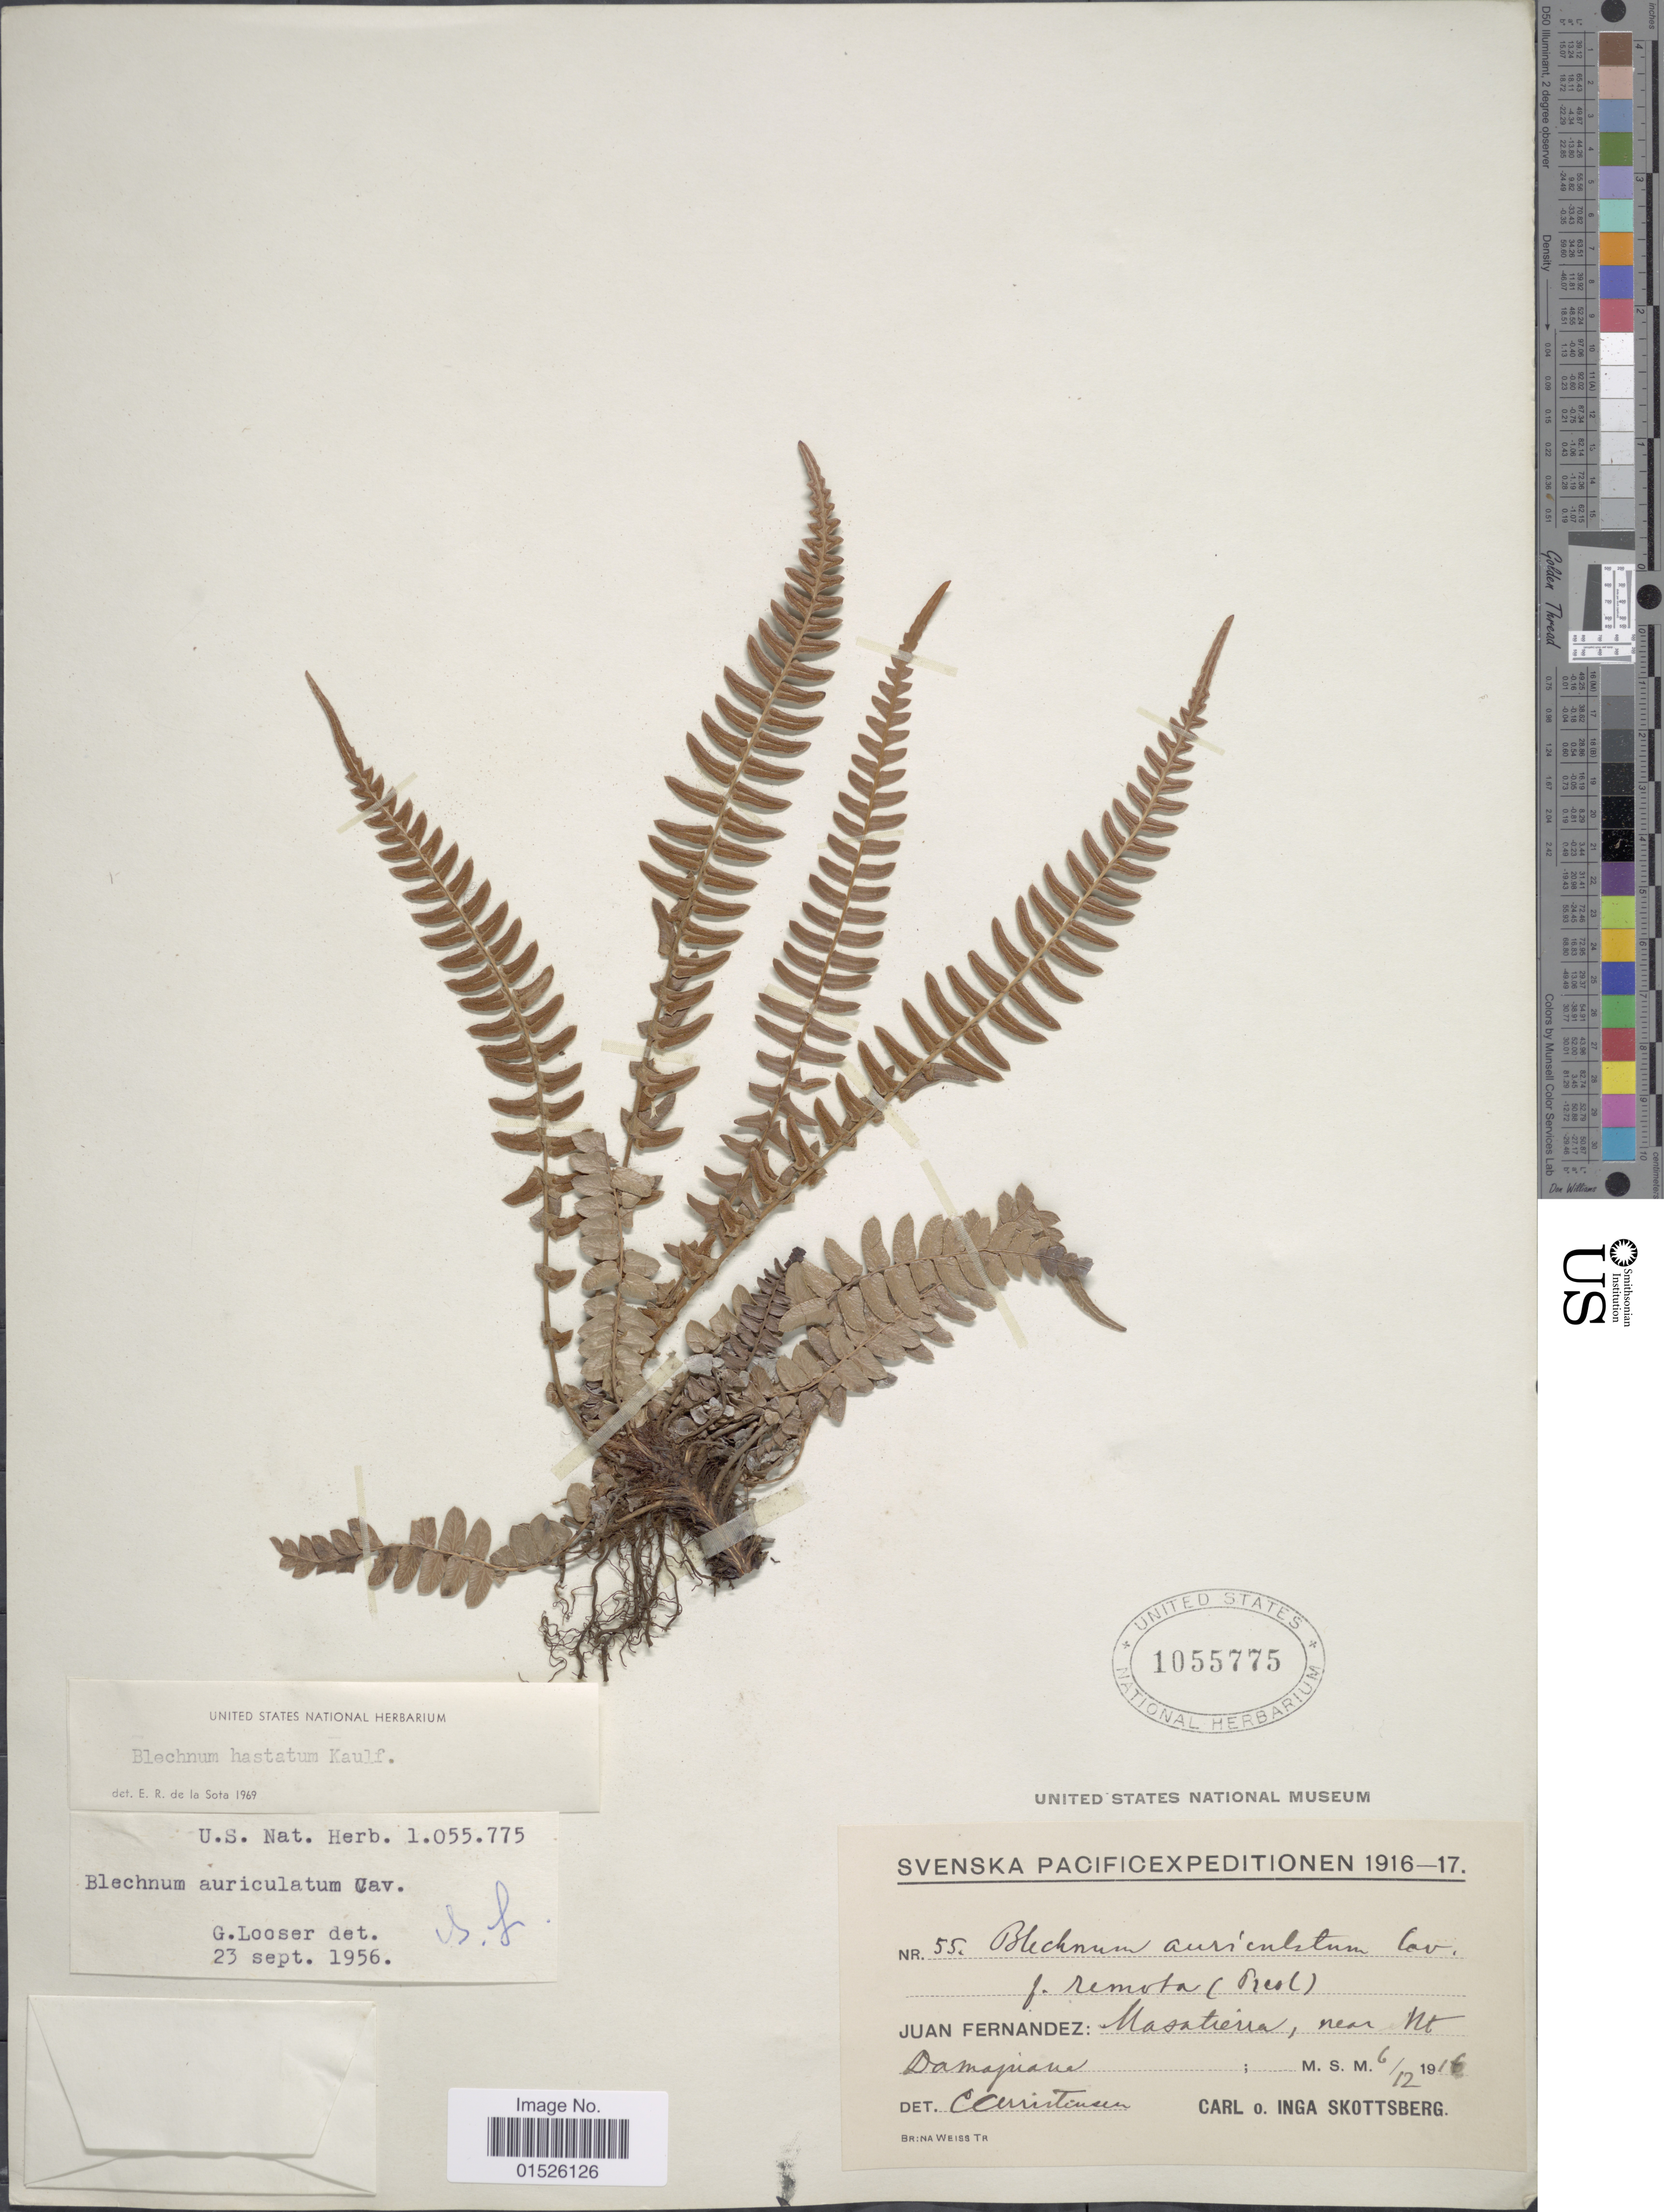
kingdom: Plantae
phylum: Tracheophyta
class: Polypodiopsida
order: Polypodiales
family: Blechnaceae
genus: Blechnum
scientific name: Blechnum hastatum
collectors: C. Skottsberg & I. Skottsberg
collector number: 55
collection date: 1916-12-06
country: Chile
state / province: Valparaíso (V)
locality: Juan Fernandez: Masatierra, near Mt Damajuana.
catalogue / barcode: US 1055775